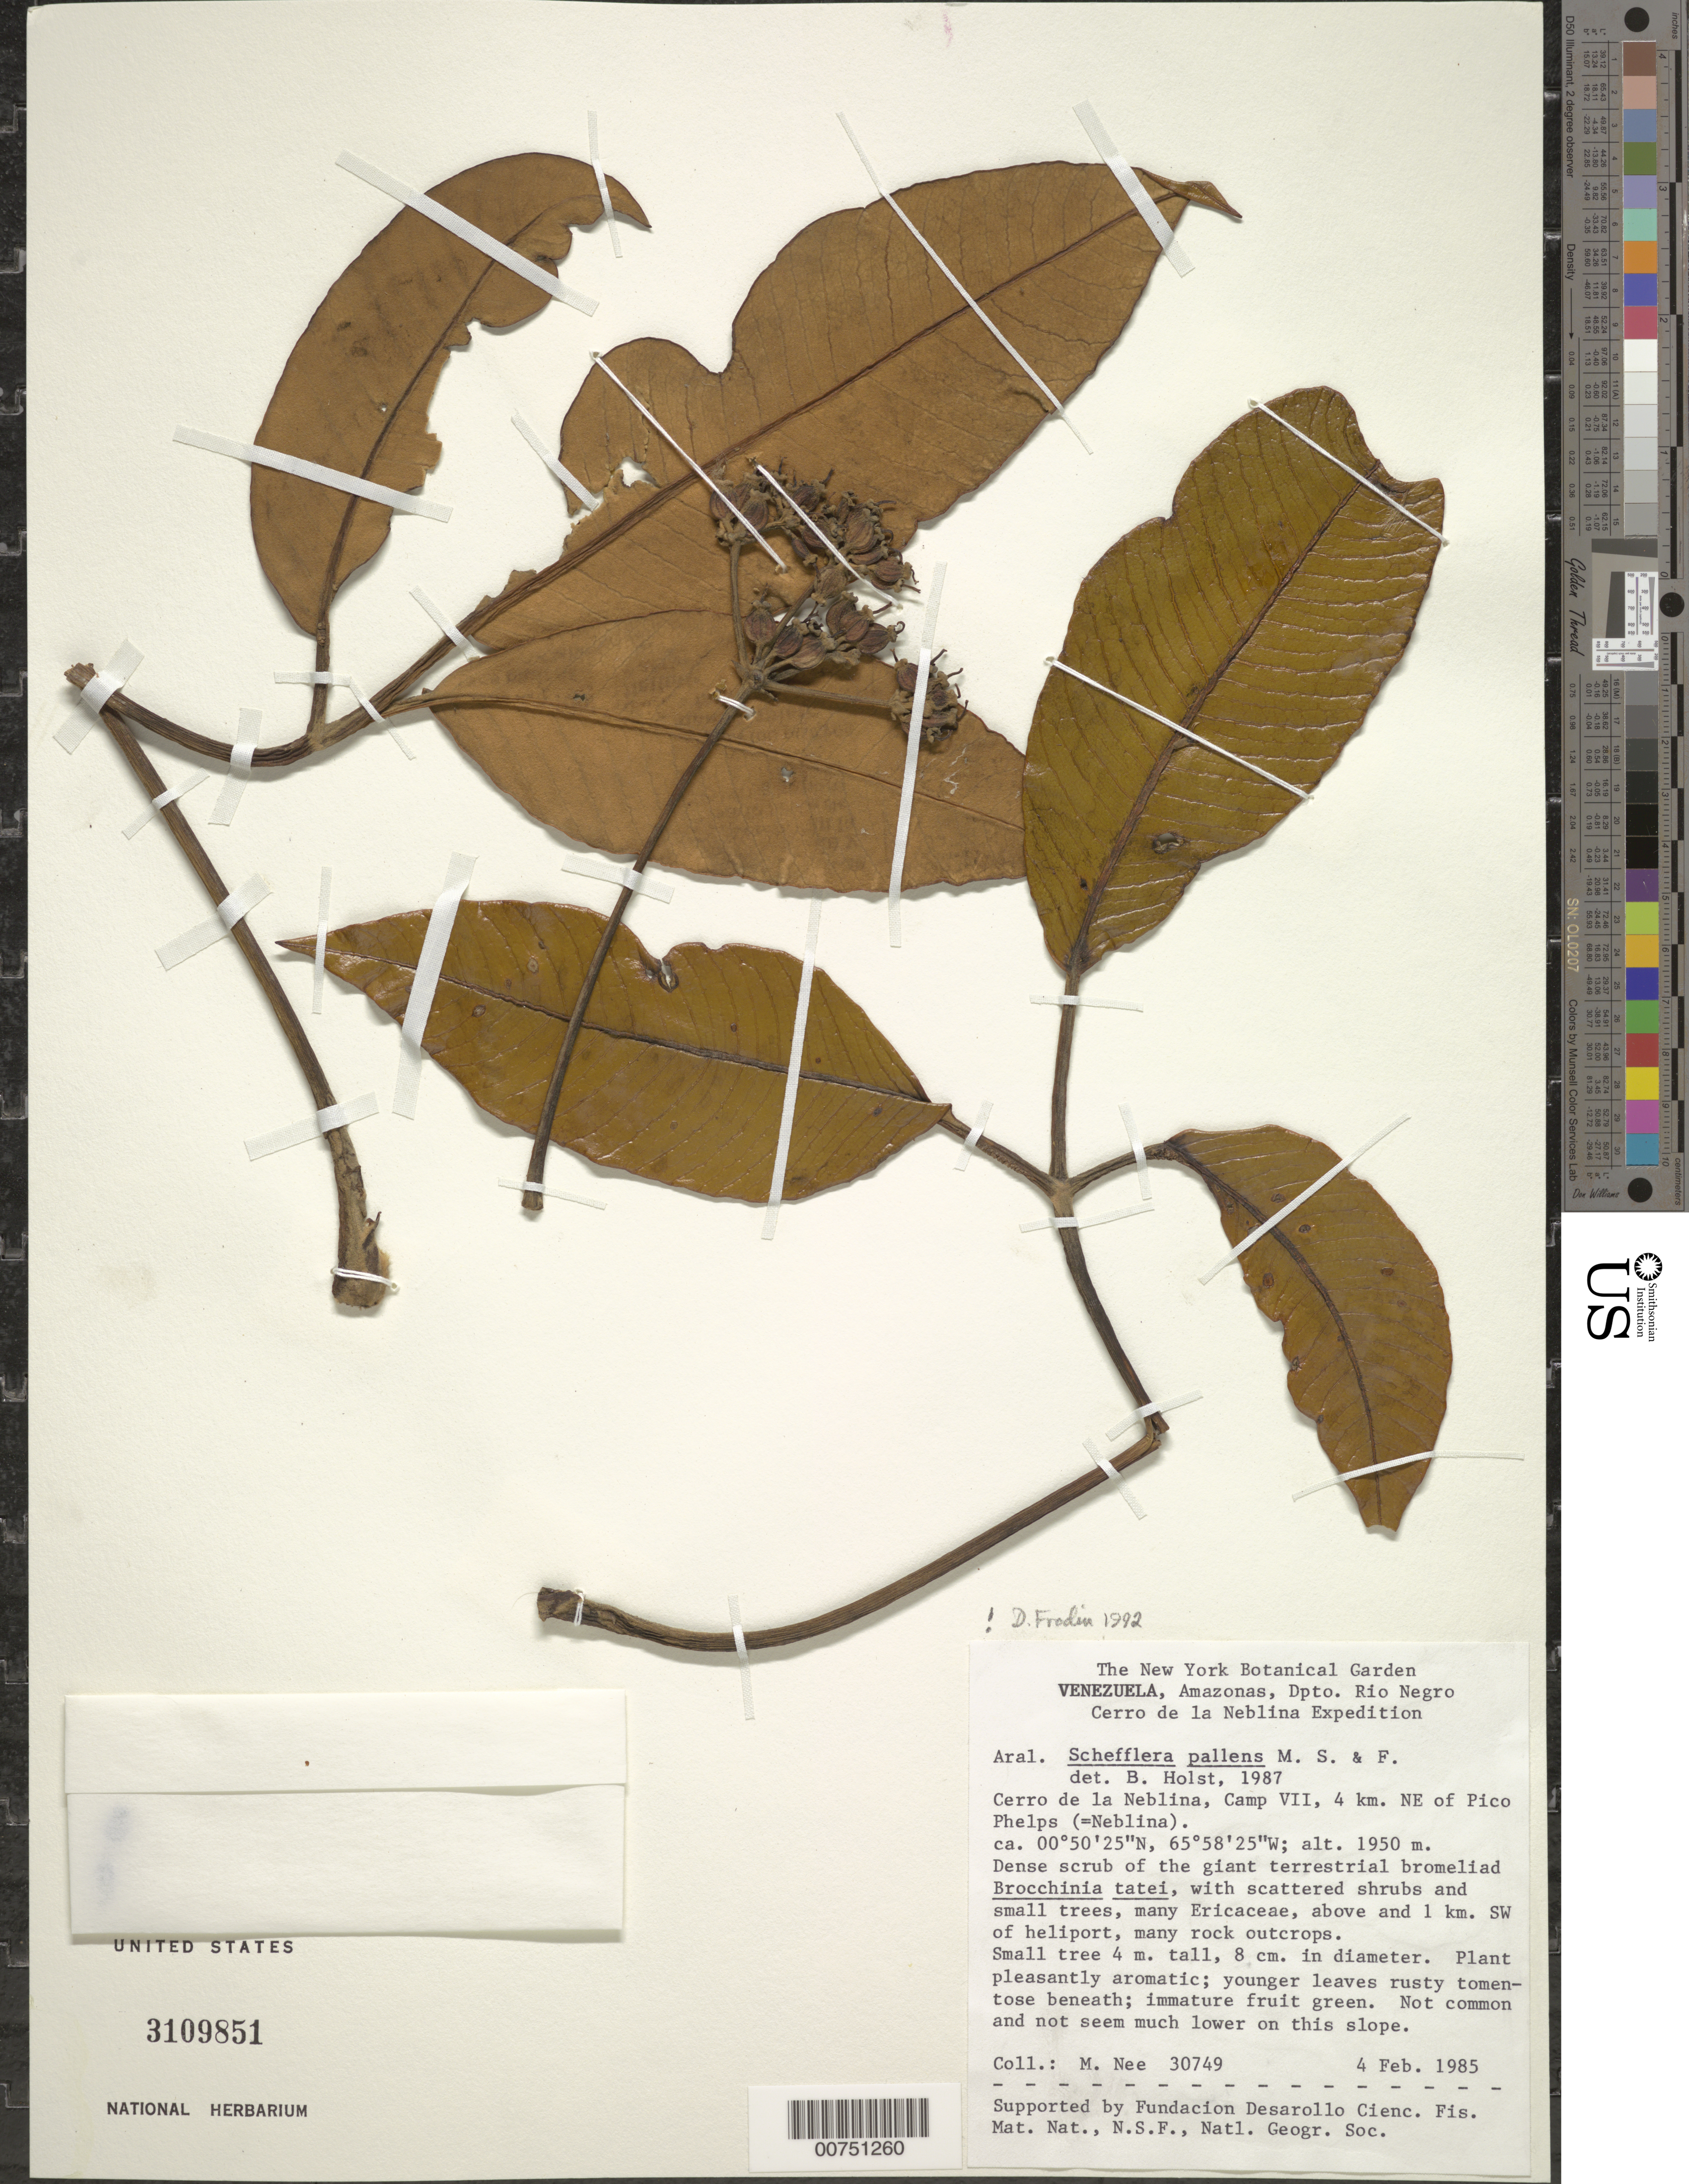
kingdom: Plantae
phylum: Tracheophyta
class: Magnoliopsida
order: Apiales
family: Araliaceae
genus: Schefflera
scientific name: Schefflera pallens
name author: Maguire et al.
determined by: Frodin, D. G.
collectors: M. Nee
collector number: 30749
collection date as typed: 4-Feb-85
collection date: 1985-02-04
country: Venezuela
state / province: Amazonas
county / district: Río Negro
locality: Cerro de la Neblina, Camp VII, 4 km NE of Pico Phelps (=Neblina); above and ca 1 km SW of heliport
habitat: Dense scrub of the giant terrestrial bromeliad Brochinia tatei, w/ scattered shrubs and small trees, mant Ericaceae, many rock outcrops.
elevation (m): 1950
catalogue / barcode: US 3109851